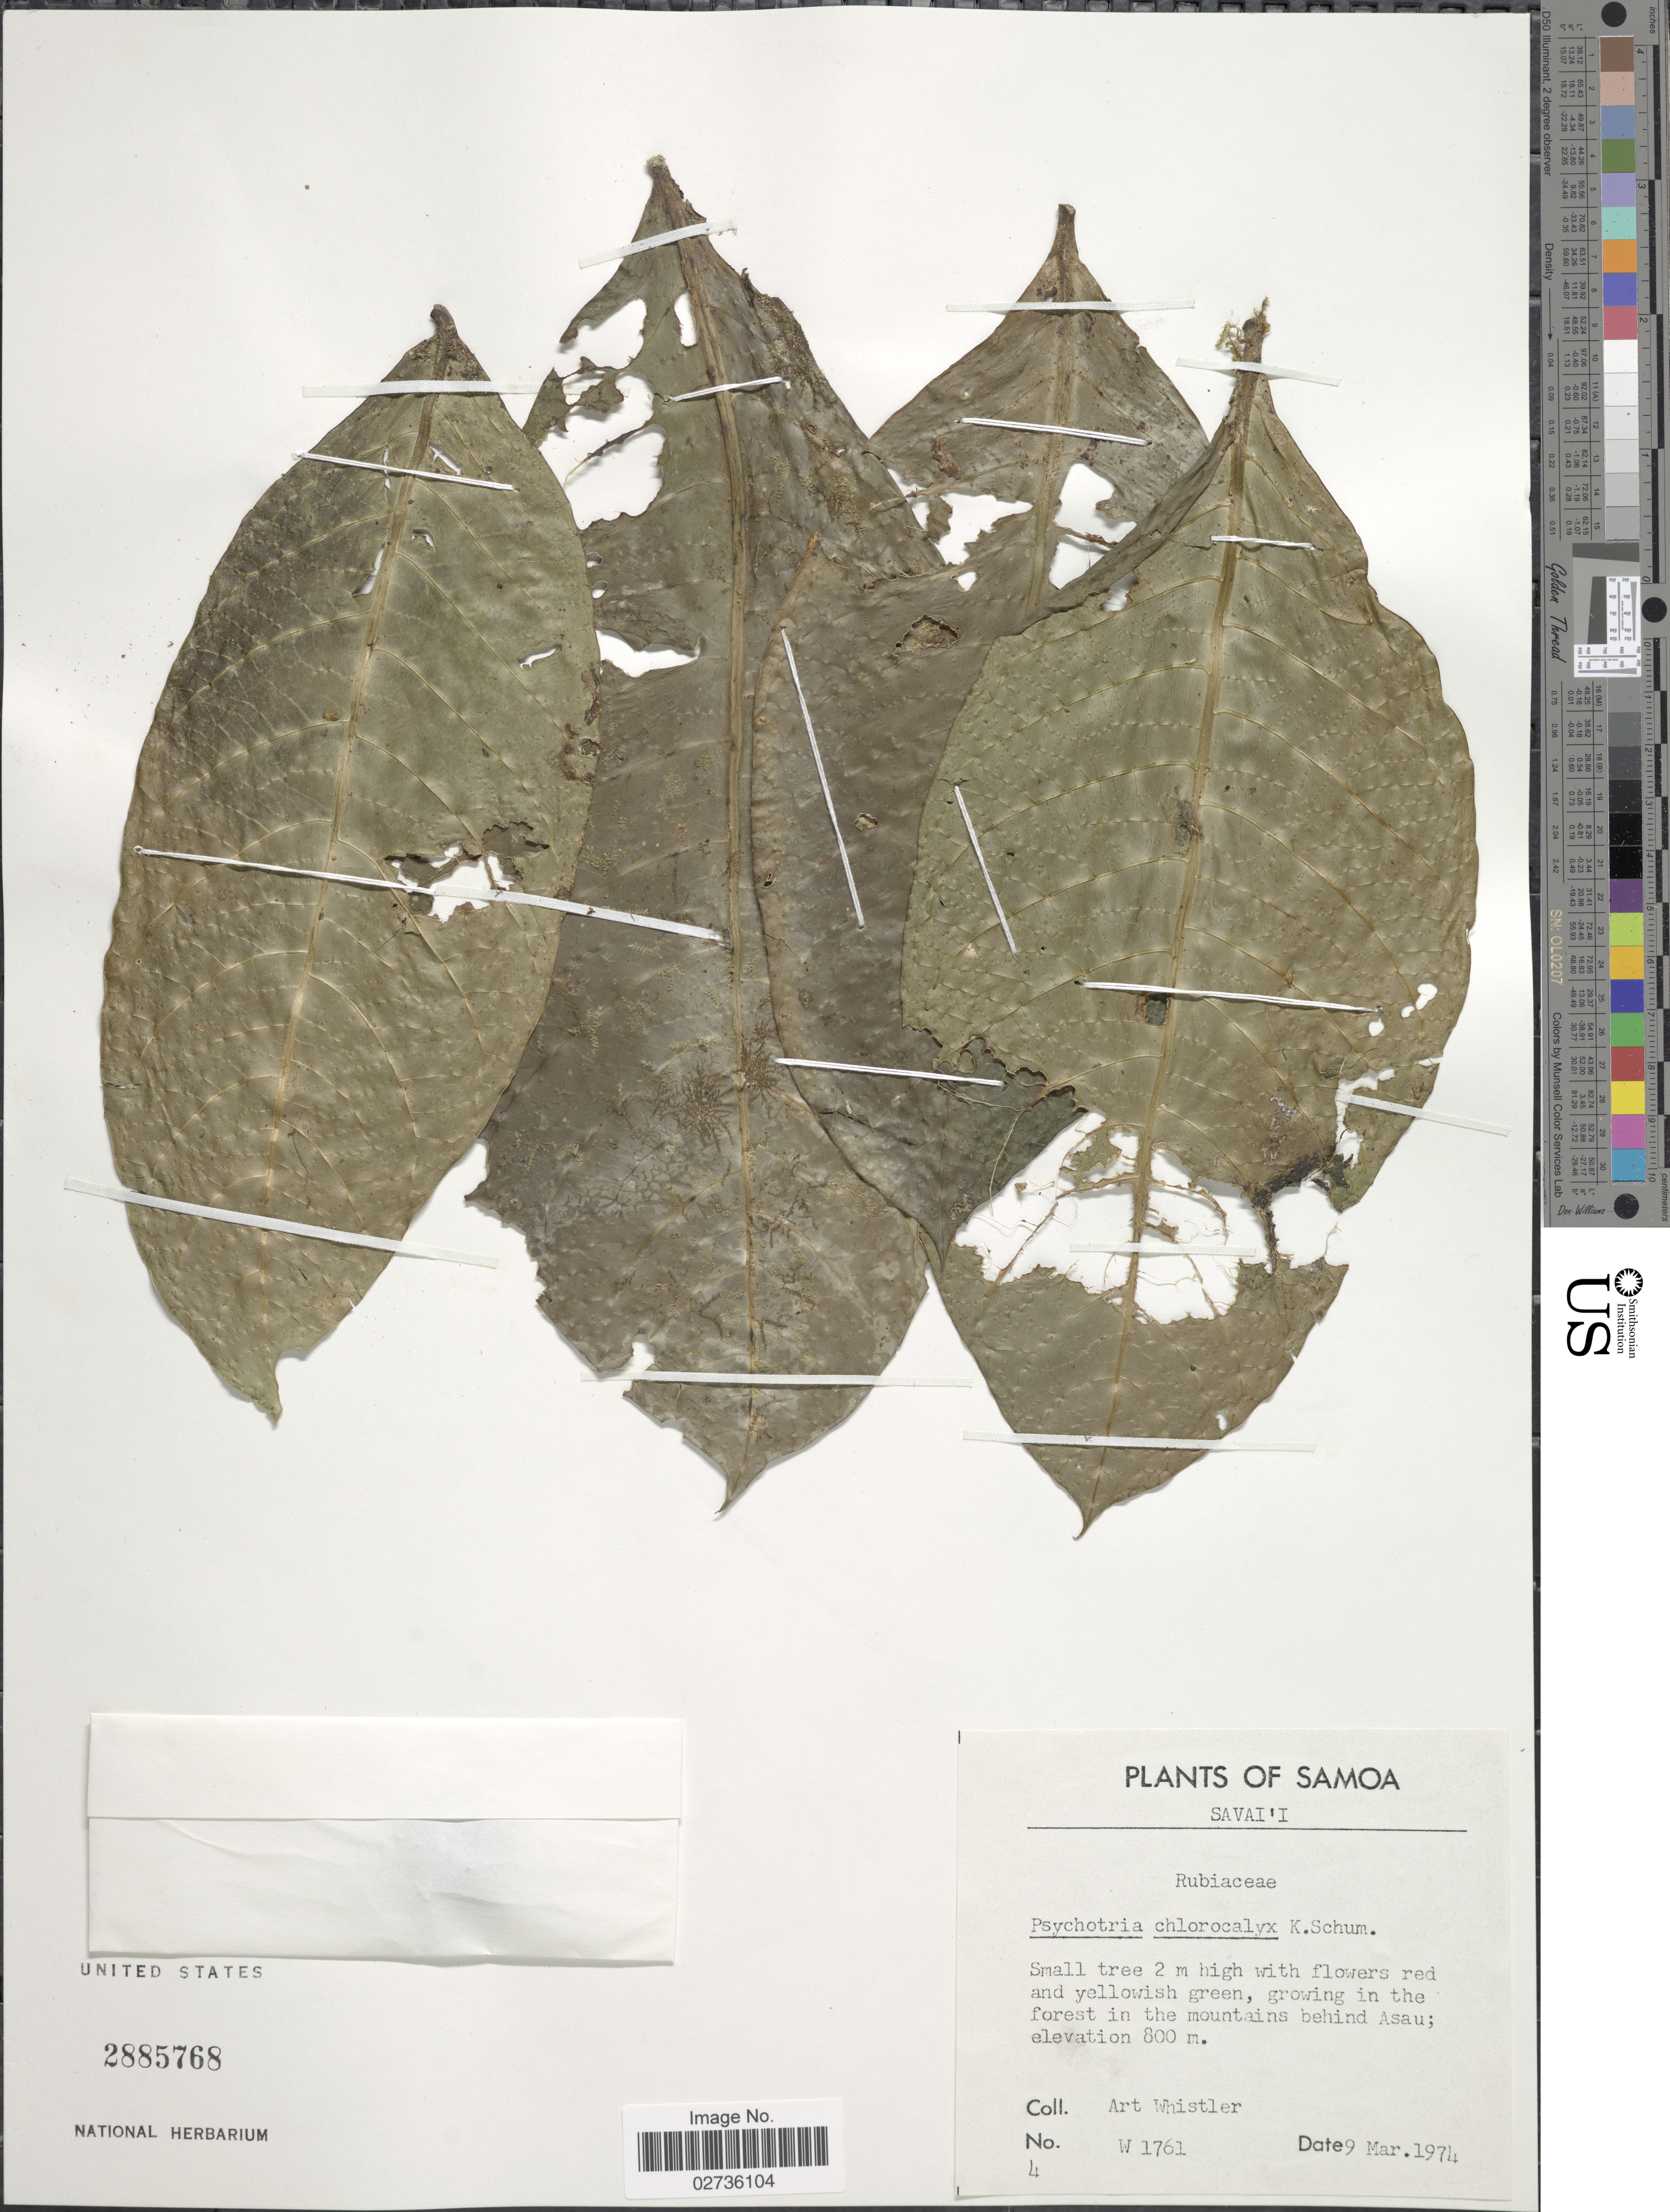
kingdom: Plantae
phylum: Tracheophyta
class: Magnoliopsida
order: Gentianales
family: Rubiaceae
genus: Psychotria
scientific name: Psychotria chlorocalyx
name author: K. Schum.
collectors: A. Whistler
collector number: W 1761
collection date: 1974-03-09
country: Samoa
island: Savai'i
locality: Savai'i. Growing in the forest in the mountains behind Asau.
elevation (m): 800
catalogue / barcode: US 2885768